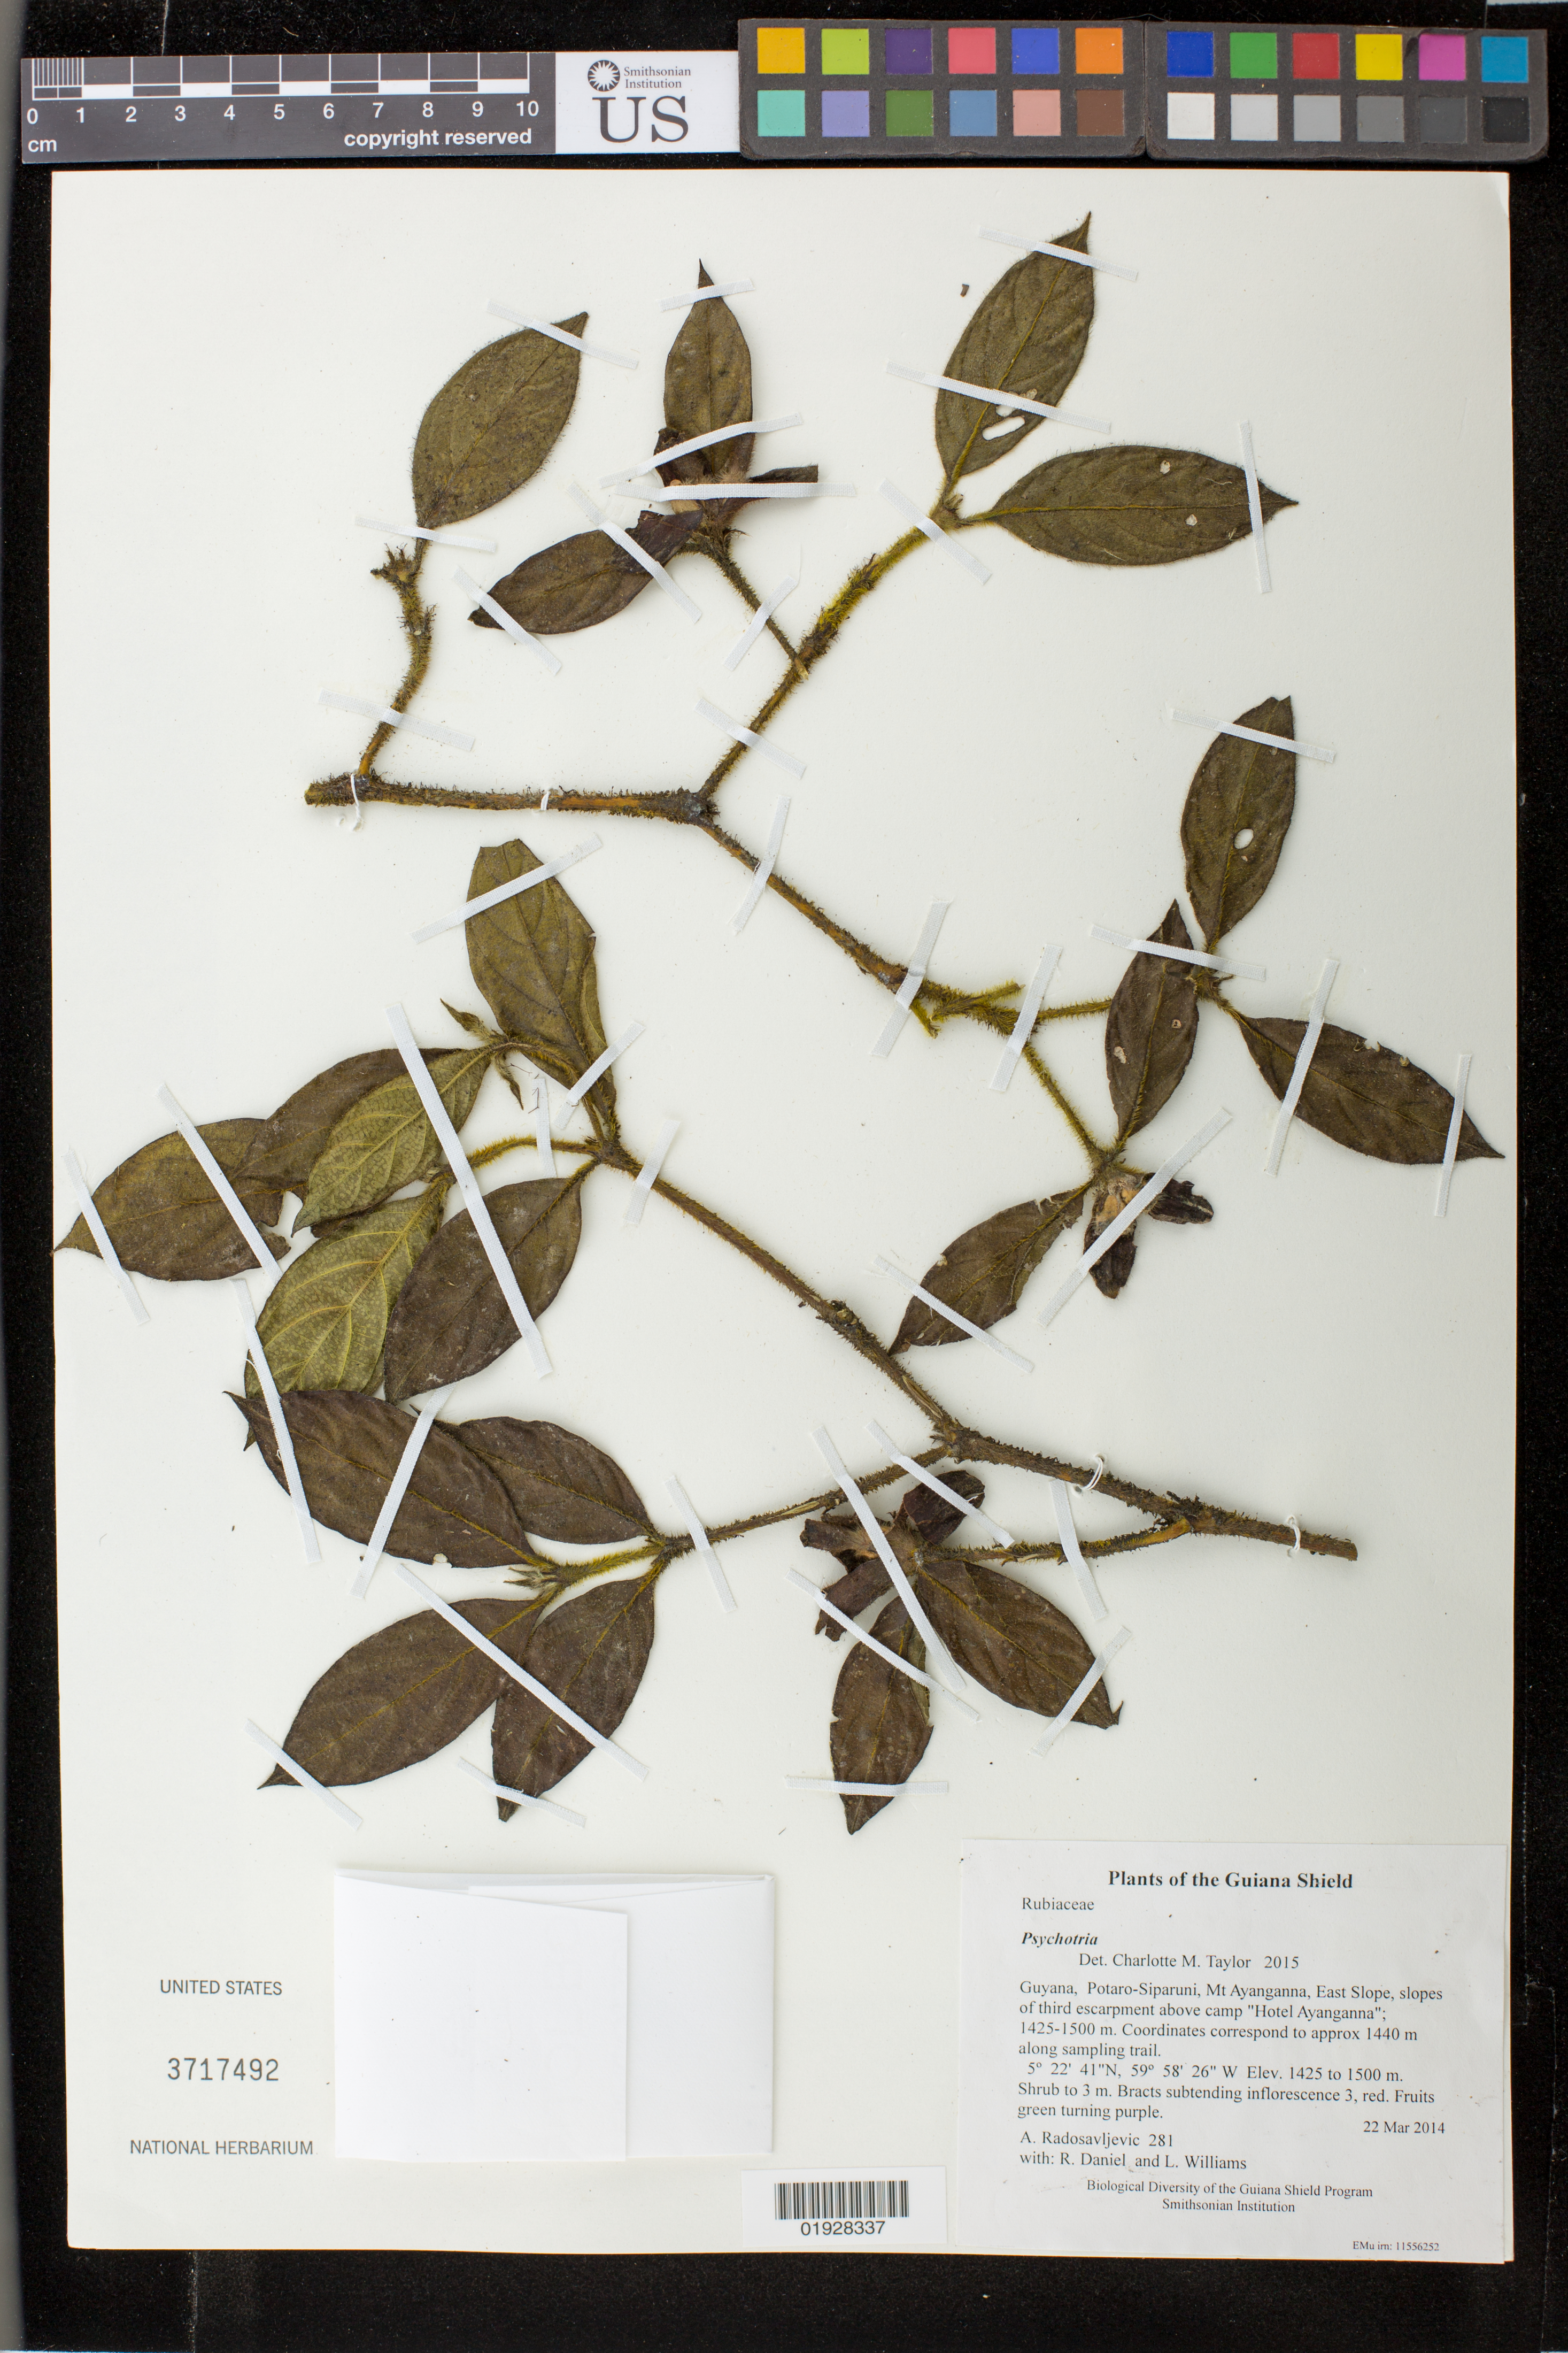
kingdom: Plantae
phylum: Tracheophyta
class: Magnoliopsida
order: Gentianales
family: Rubiaceae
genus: Psychotria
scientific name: Psychotria sp.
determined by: Taylor, Charlotte M.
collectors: A. Radosavljevic, R. Daniel & L. Williams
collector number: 281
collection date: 2014-03-22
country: Guyana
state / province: Potaro-Siparuni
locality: Mt Ayanganna, East Slope, slopes of third escarpment above camp "Hotel Ayanganna"; 1425-1500 m. Coordinates correspond to approx 1440 m along sampling trail.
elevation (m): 1425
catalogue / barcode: US 3717492